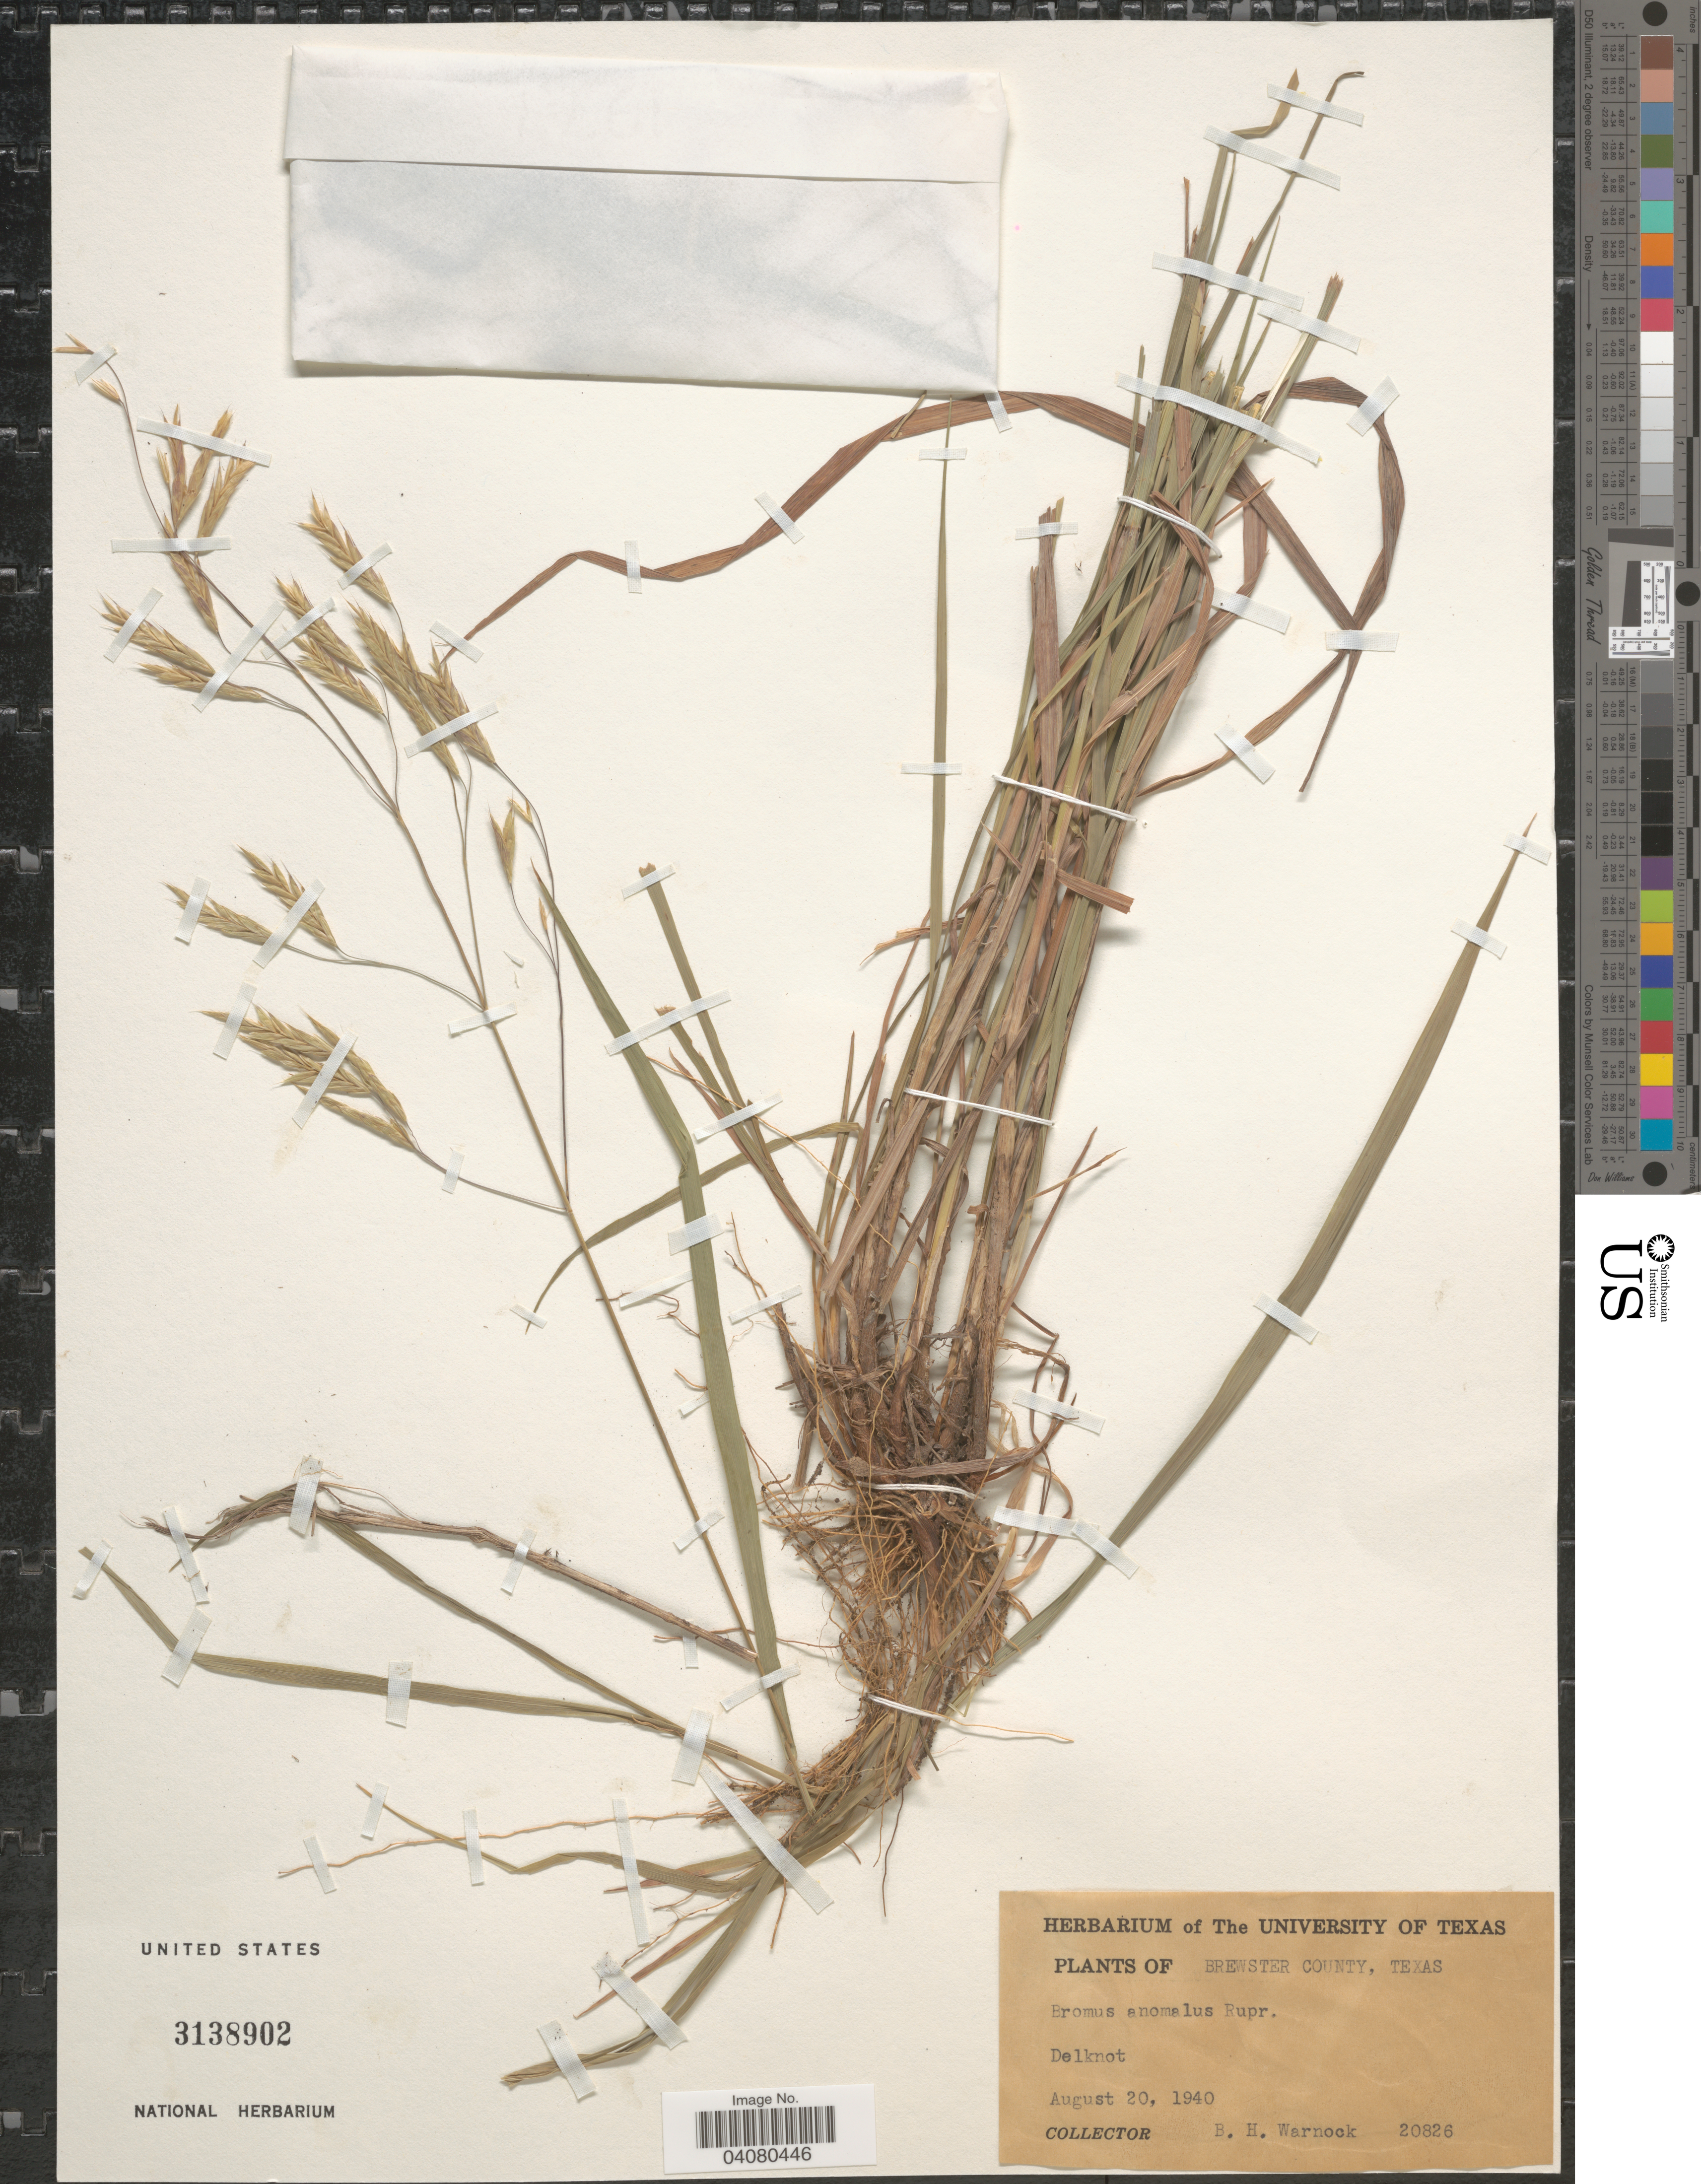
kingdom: Plantae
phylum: Tracheophyta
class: Liliopsida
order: Poales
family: Poaceae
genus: Bromus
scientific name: Bromus anomalus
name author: Rupr. ex E. Fourn.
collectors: B. H. Warnock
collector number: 20826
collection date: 1940-08-20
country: United States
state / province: Texas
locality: Brewster County. Delknot.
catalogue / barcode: US 3138902